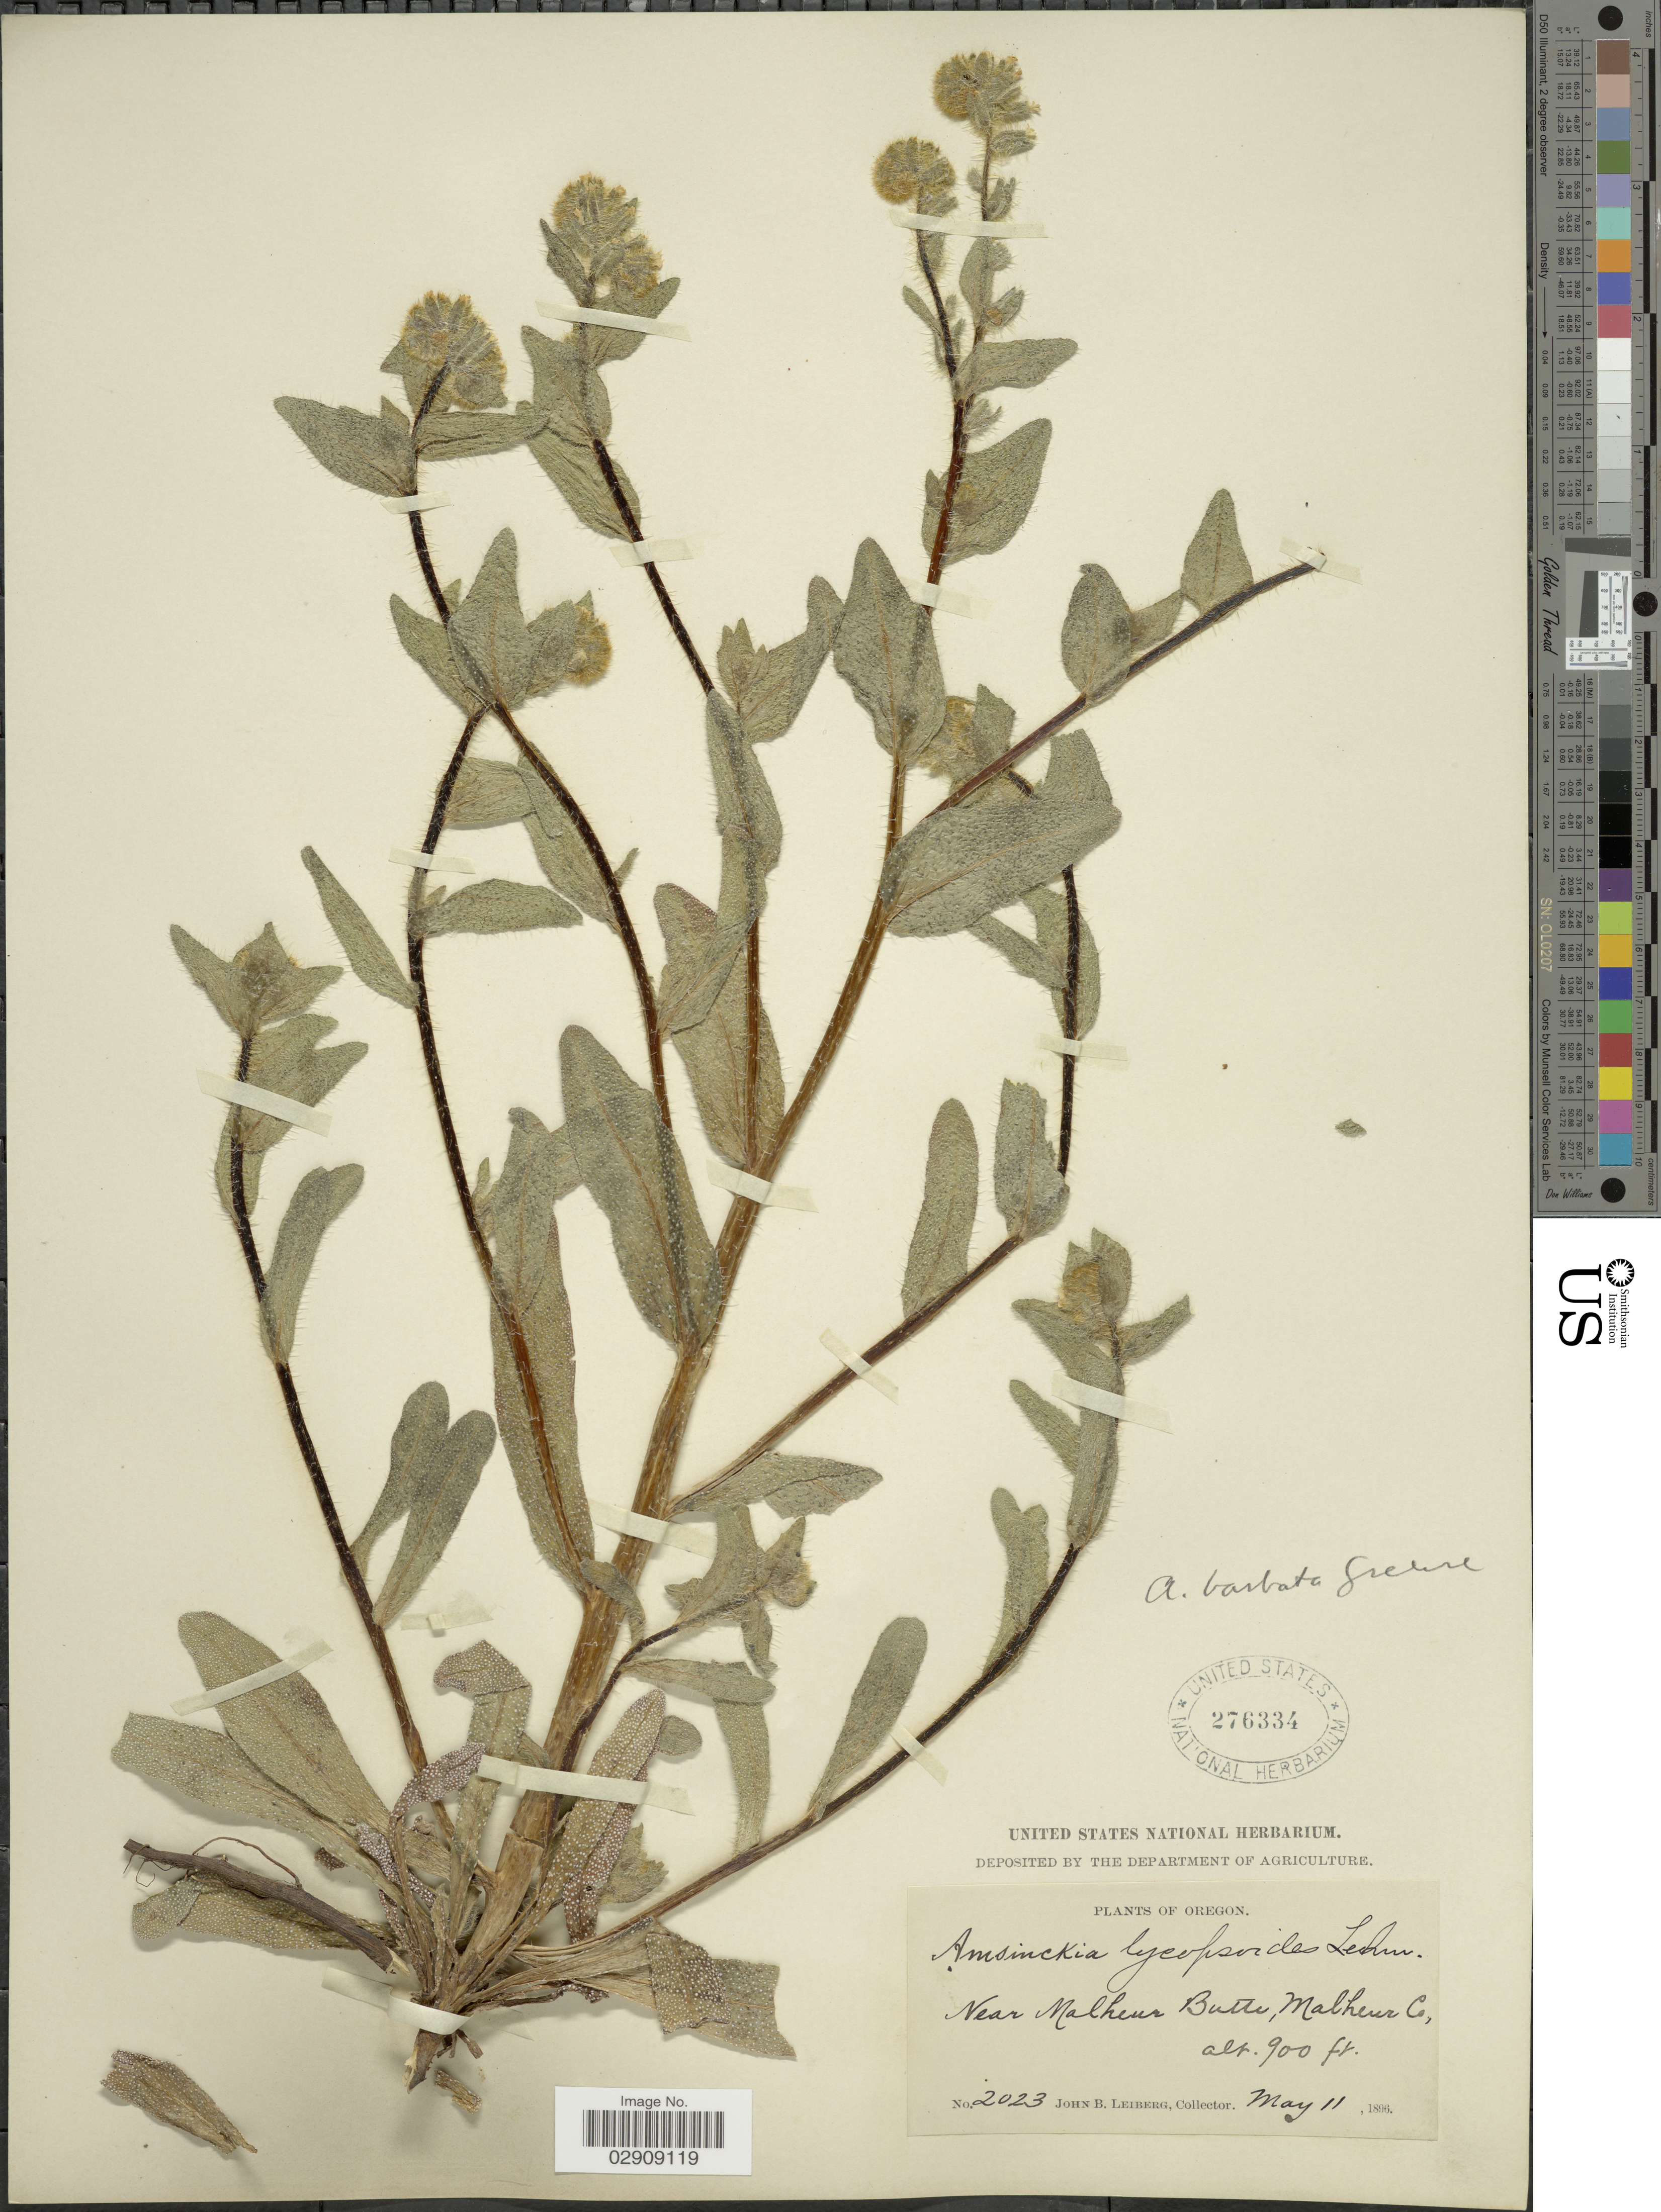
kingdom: Plantae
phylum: Tracheophyta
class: Magnoliopsida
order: Boraginales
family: Boraginaceae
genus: Amsinckia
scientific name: Amsinckia lycopsoides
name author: Lehm.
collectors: J. B. Leiberg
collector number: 2023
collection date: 1896-05-11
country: United States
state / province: Oregon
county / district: Malheur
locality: Near Malheur Butte, Malheur Co.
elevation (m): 274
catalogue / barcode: US 276334